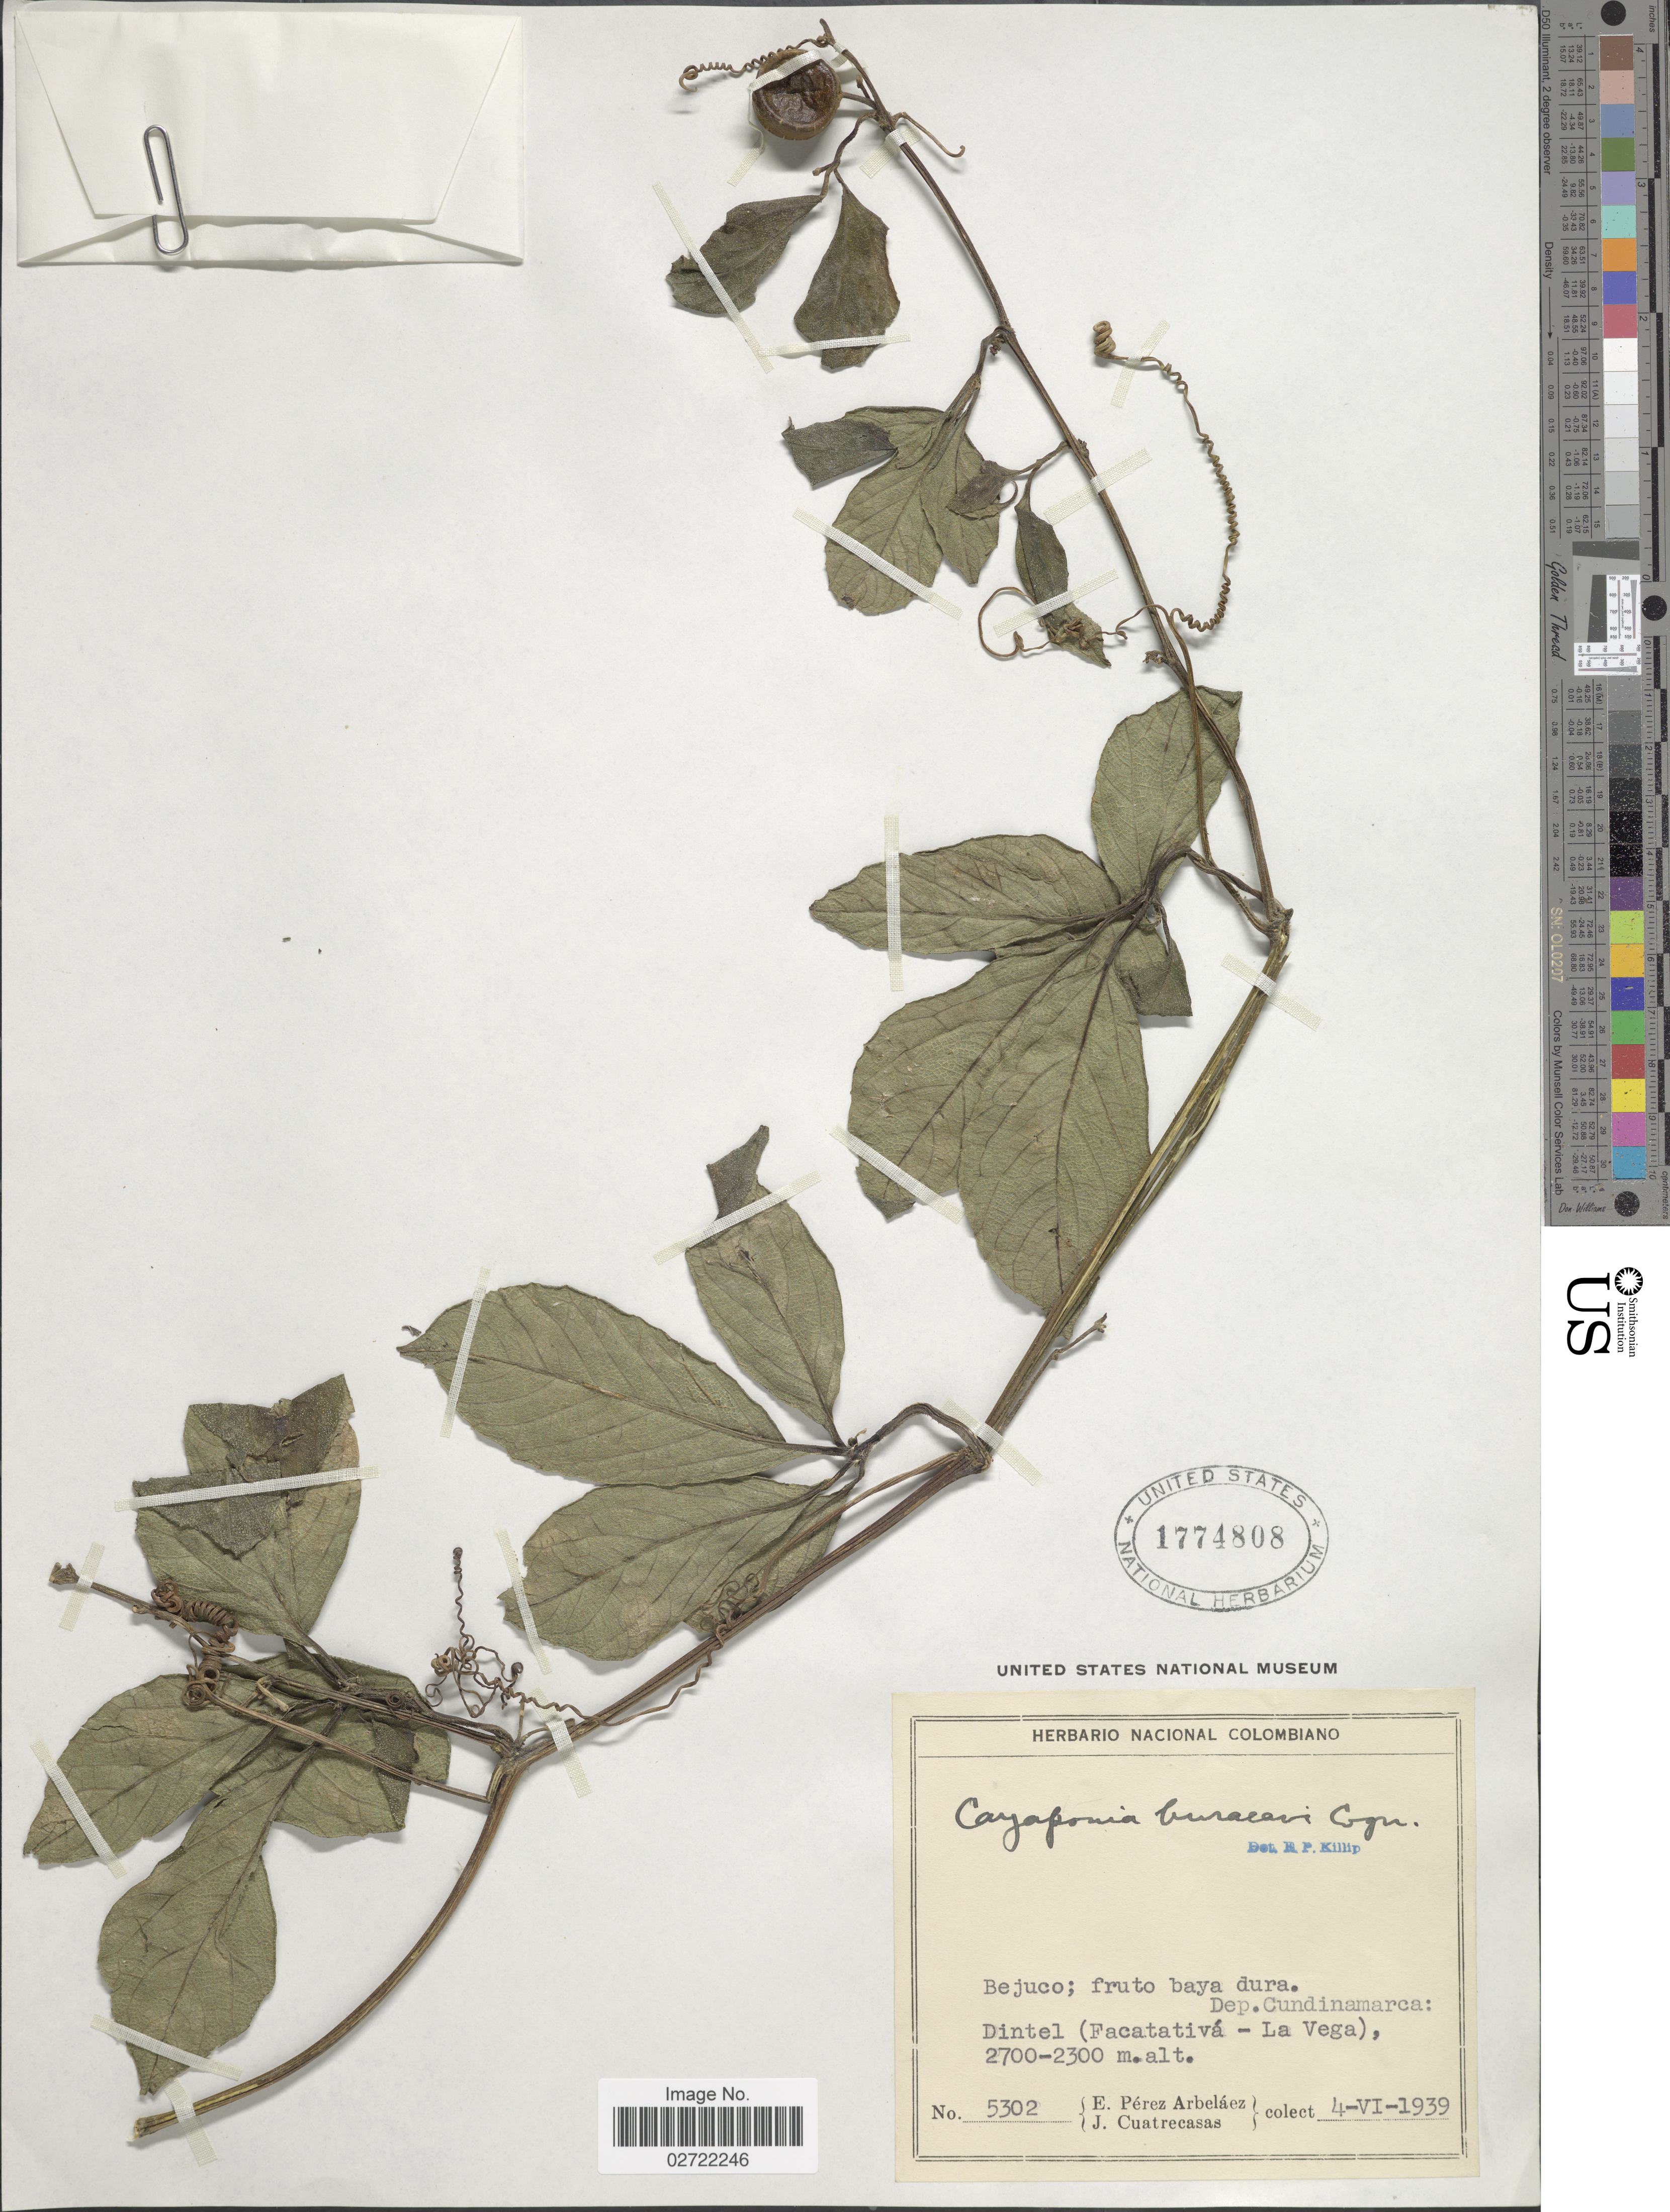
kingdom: Plantae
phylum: Tracheophyta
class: Magnoliopsida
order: Cucurbitales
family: Cucurbitaceae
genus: Cayaponia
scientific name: Cayaponia buraeavii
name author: Cogn.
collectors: E. Pérez Arbeláez & J. Cuatrecasas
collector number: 5302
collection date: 1939-06-04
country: Colombia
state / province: Cundinamarca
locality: Dep.Cundinamarca: Dintel (Facatativá- La Vega).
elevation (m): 2300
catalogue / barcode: US 1774808